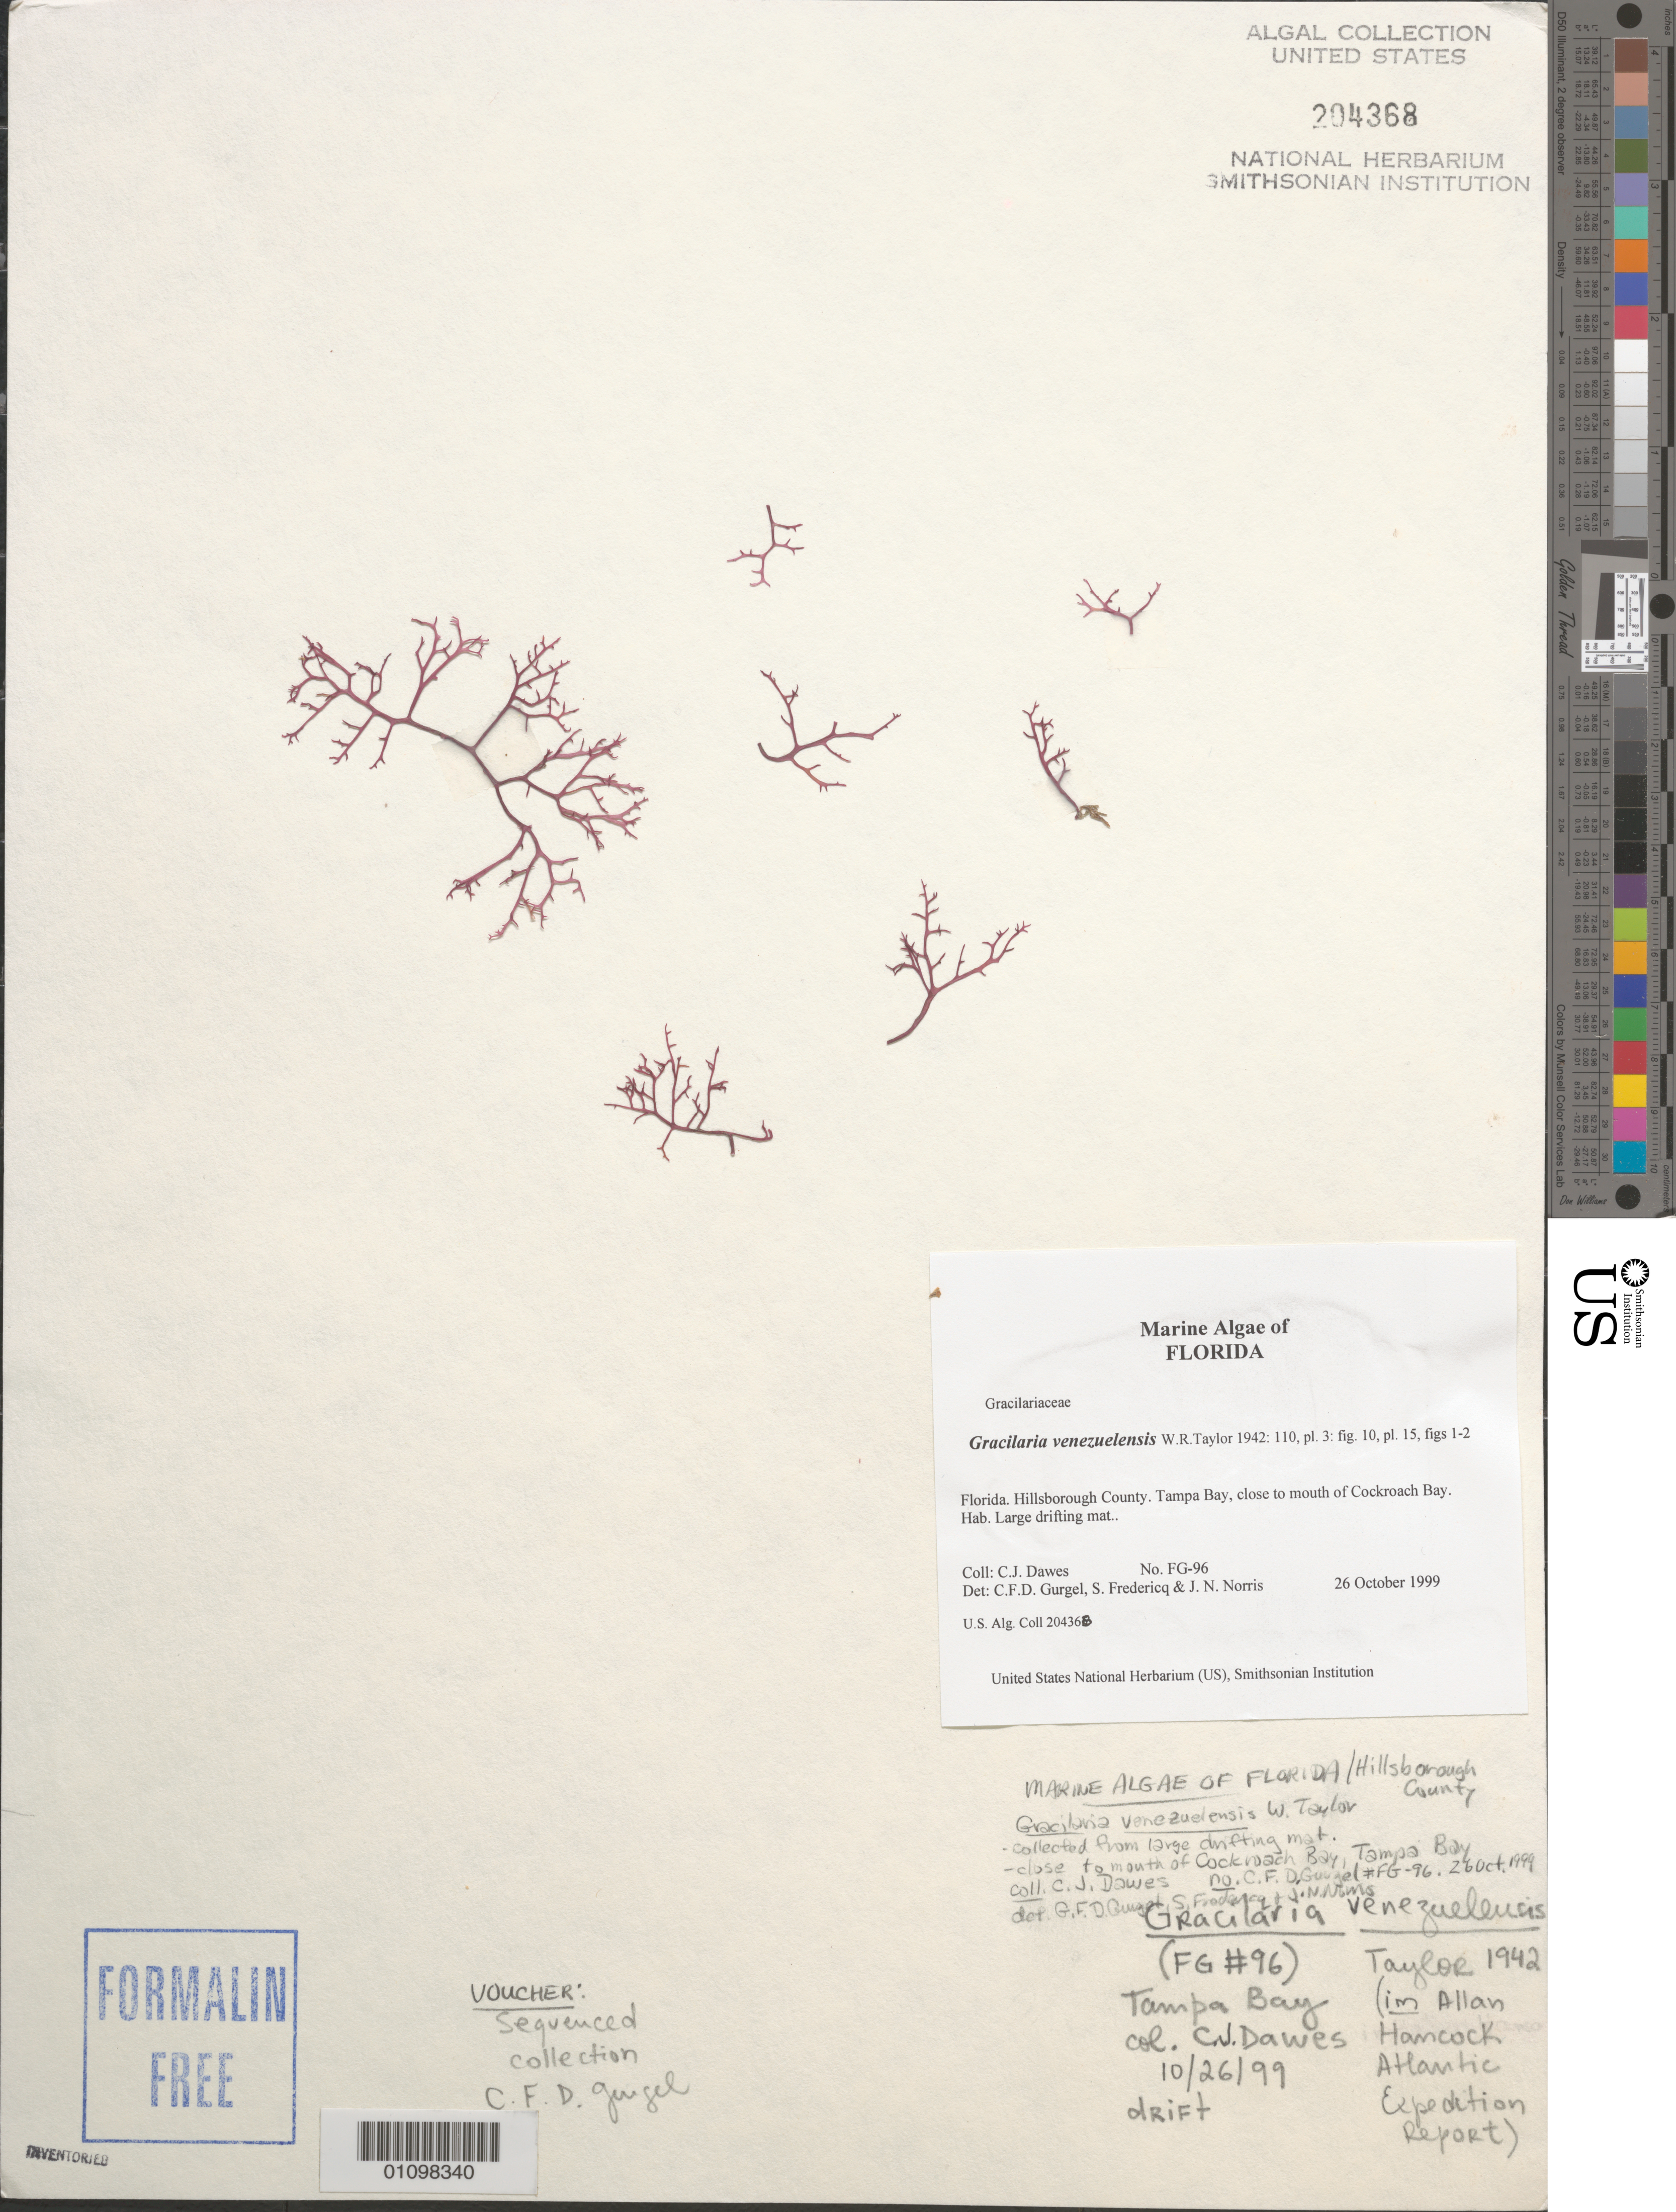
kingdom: Plantae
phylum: Rhodophyta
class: Florideophyceae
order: Gracilariales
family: Gracilariaceae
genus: Gracilaria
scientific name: Gracilaria venezuelensis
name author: W.R. Taylor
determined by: Gurgel, C. F.; Fredericq, S.; Norris, J. N.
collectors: C. Dawes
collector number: FG-96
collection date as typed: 26 Oct 1999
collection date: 1999-10-26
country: United States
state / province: Florida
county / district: Hillsborough County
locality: Close to mouth of Cockroach Bay, Tampa Bay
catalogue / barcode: US 204368